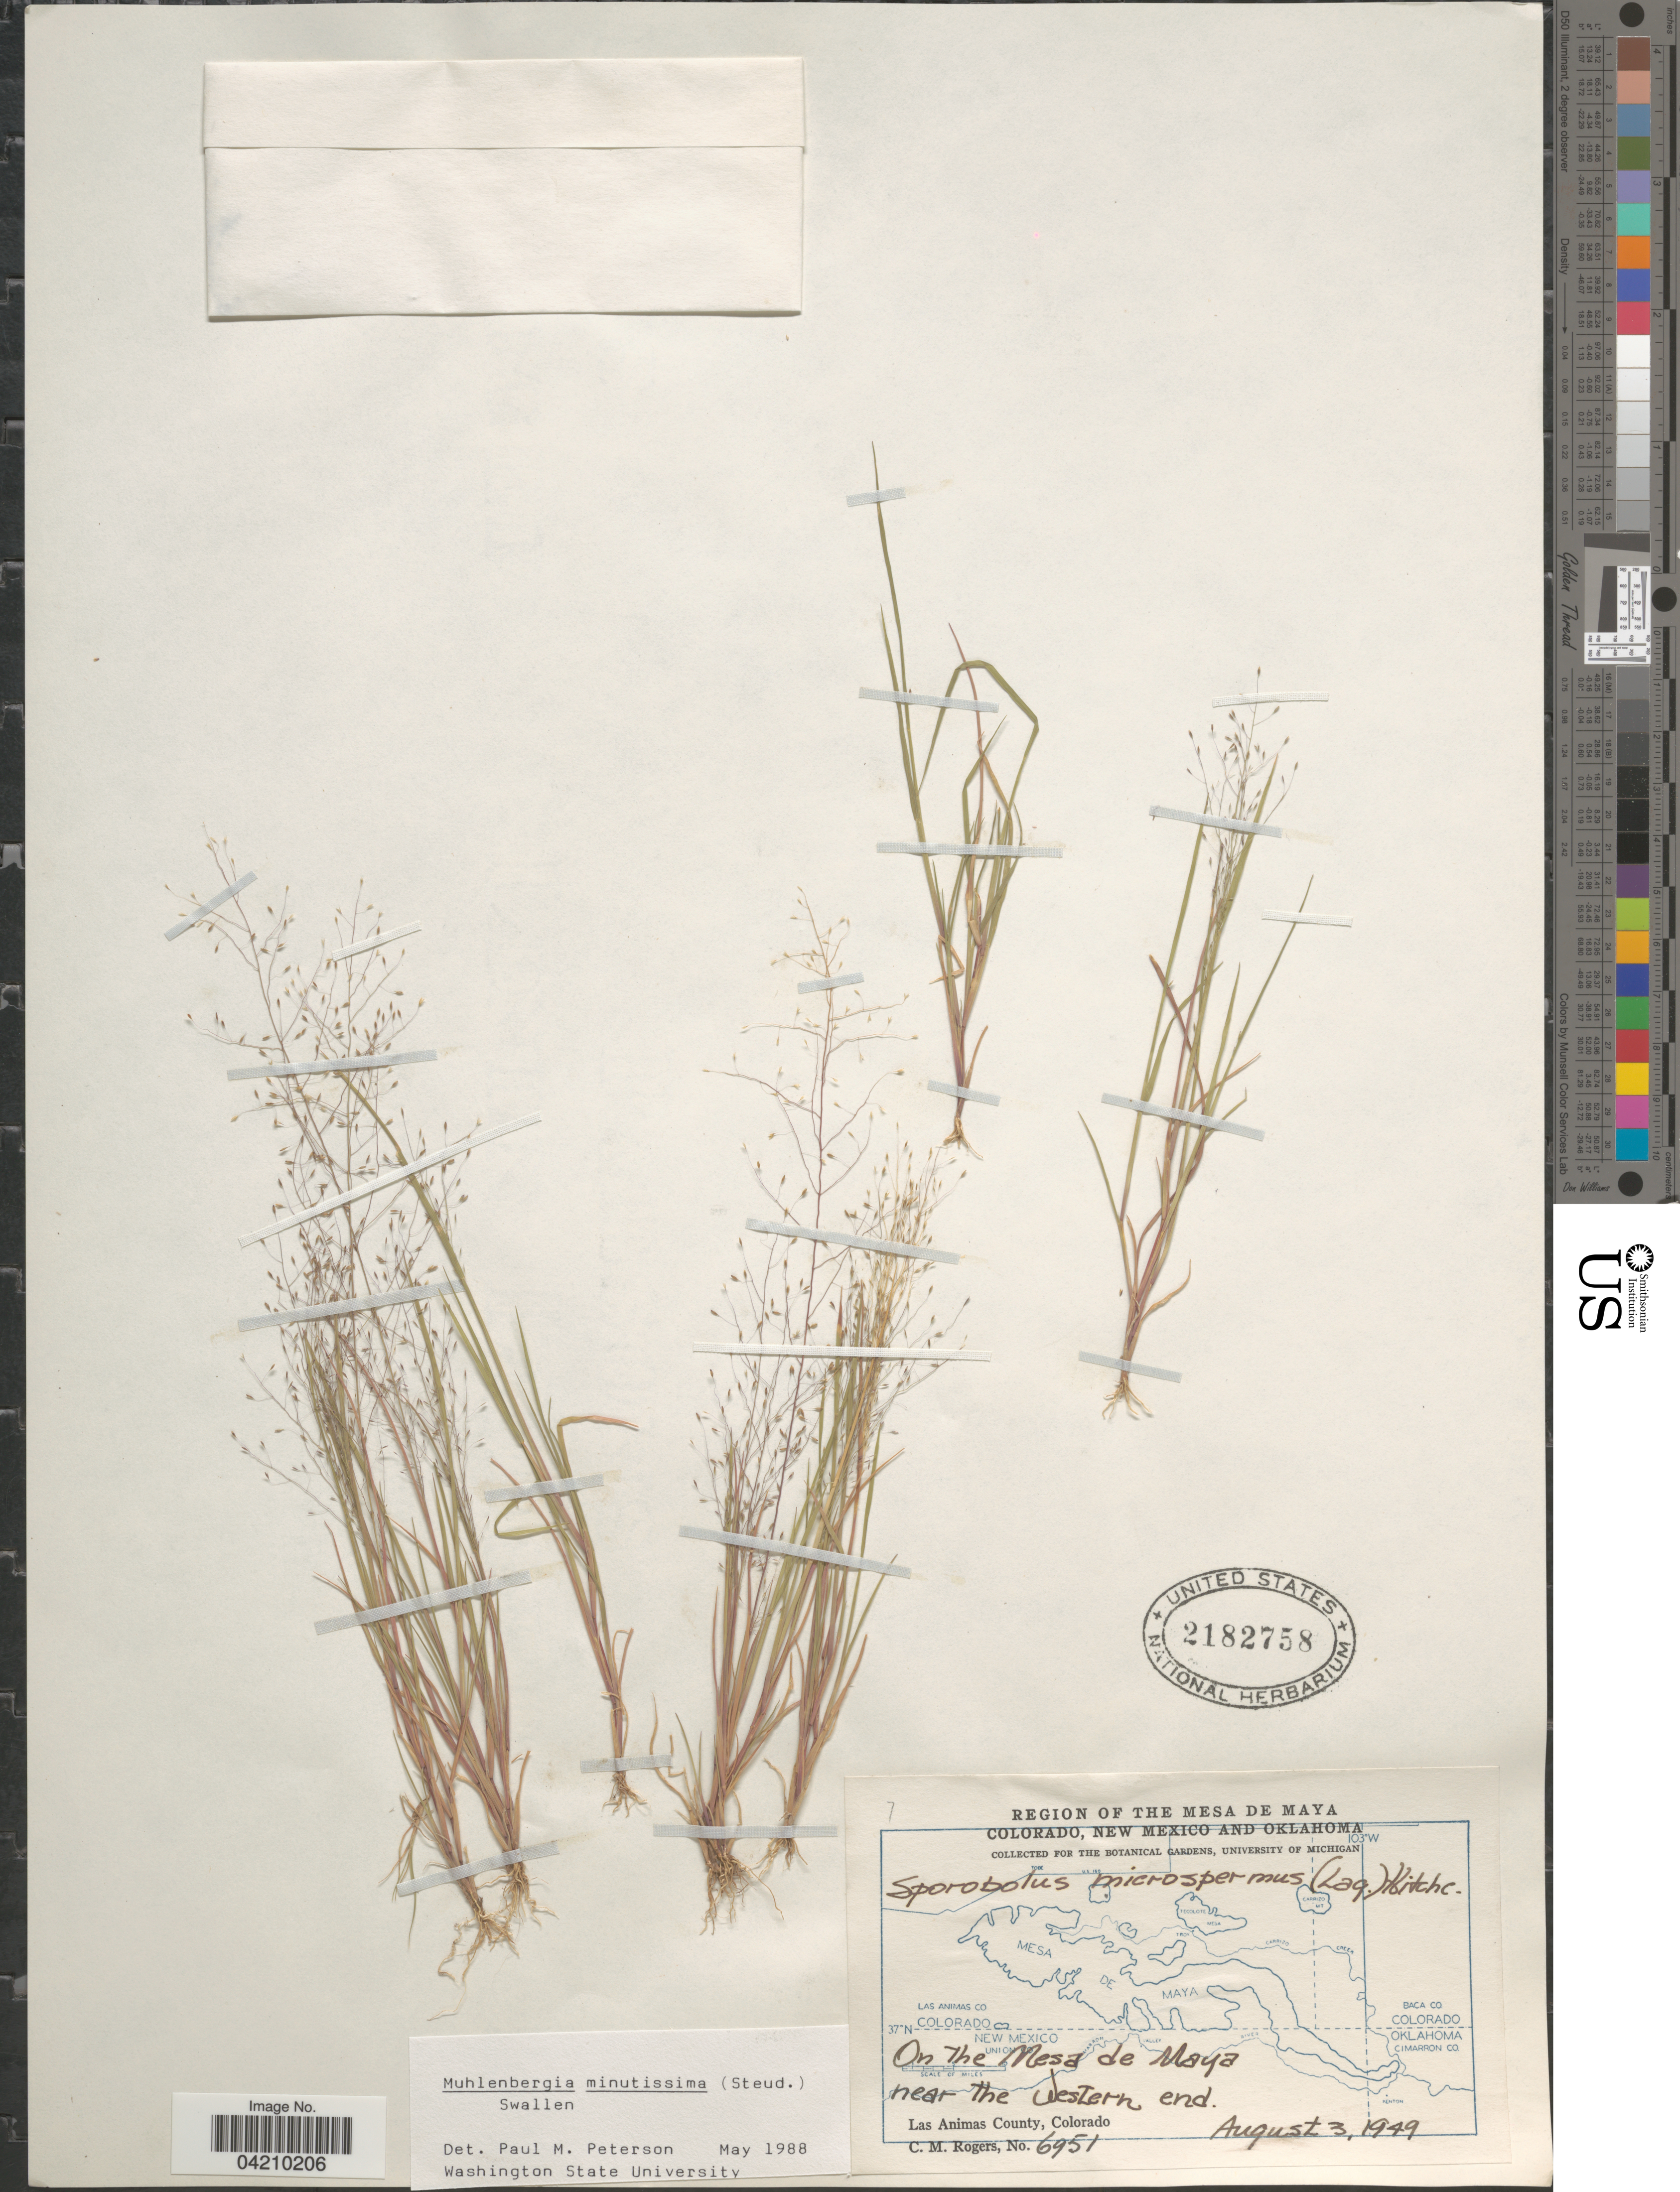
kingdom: Plantae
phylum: Tracheophyta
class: Liliopsida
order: Poales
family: Poaceae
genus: Muhlenbergia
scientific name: Muhlenbergia minutissima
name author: (Steud.) Swallen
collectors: C. M. Rogers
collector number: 6951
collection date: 1949-08-03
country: United States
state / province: Colorado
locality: Region of the Mesa de Maya. On the Mesa de Maya near the Western end. Las Animas County.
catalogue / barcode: US 2182758